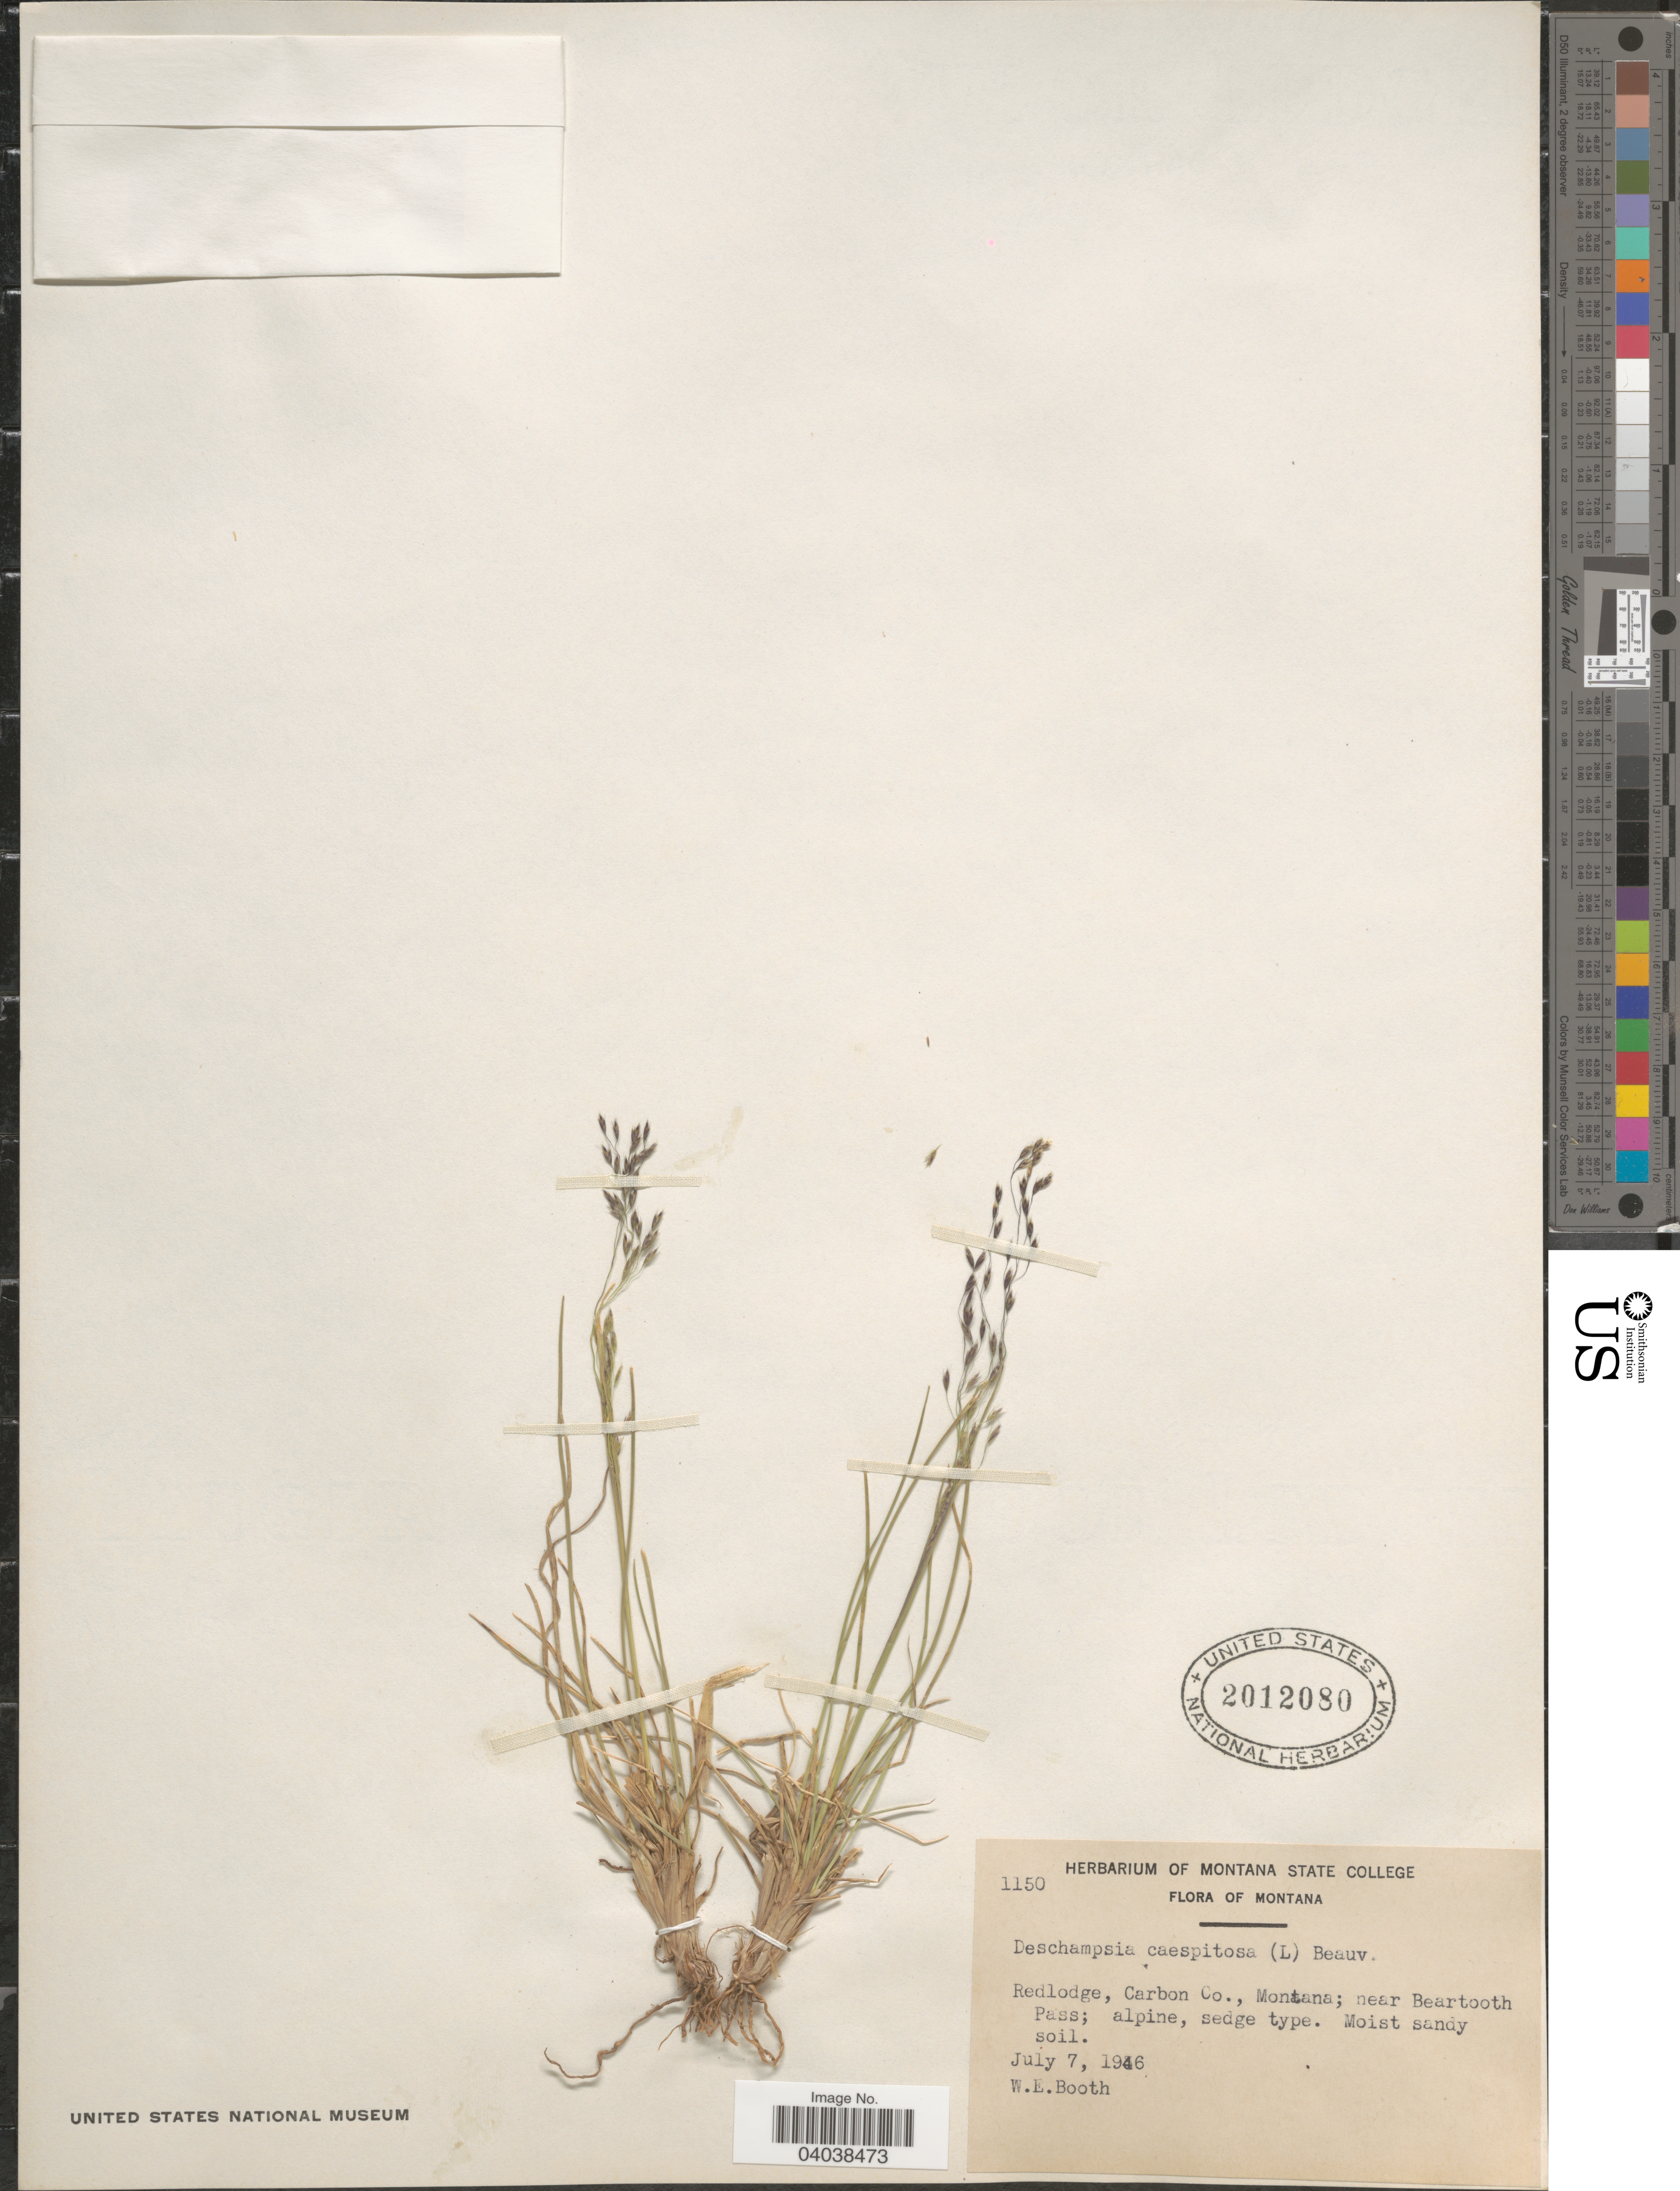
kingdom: Plantae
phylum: Tracheophyta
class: Liliopsida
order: Poales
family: Poaceae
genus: Deschampsia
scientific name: Deschampsia cespitosa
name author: (L.) P. Beauv.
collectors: W. Booth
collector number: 1150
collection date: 1946-07-07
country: United States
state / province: Montana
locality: Redlodge, Carbon Co., Montana; near Beartooth Pass.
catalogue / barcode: US 2012080